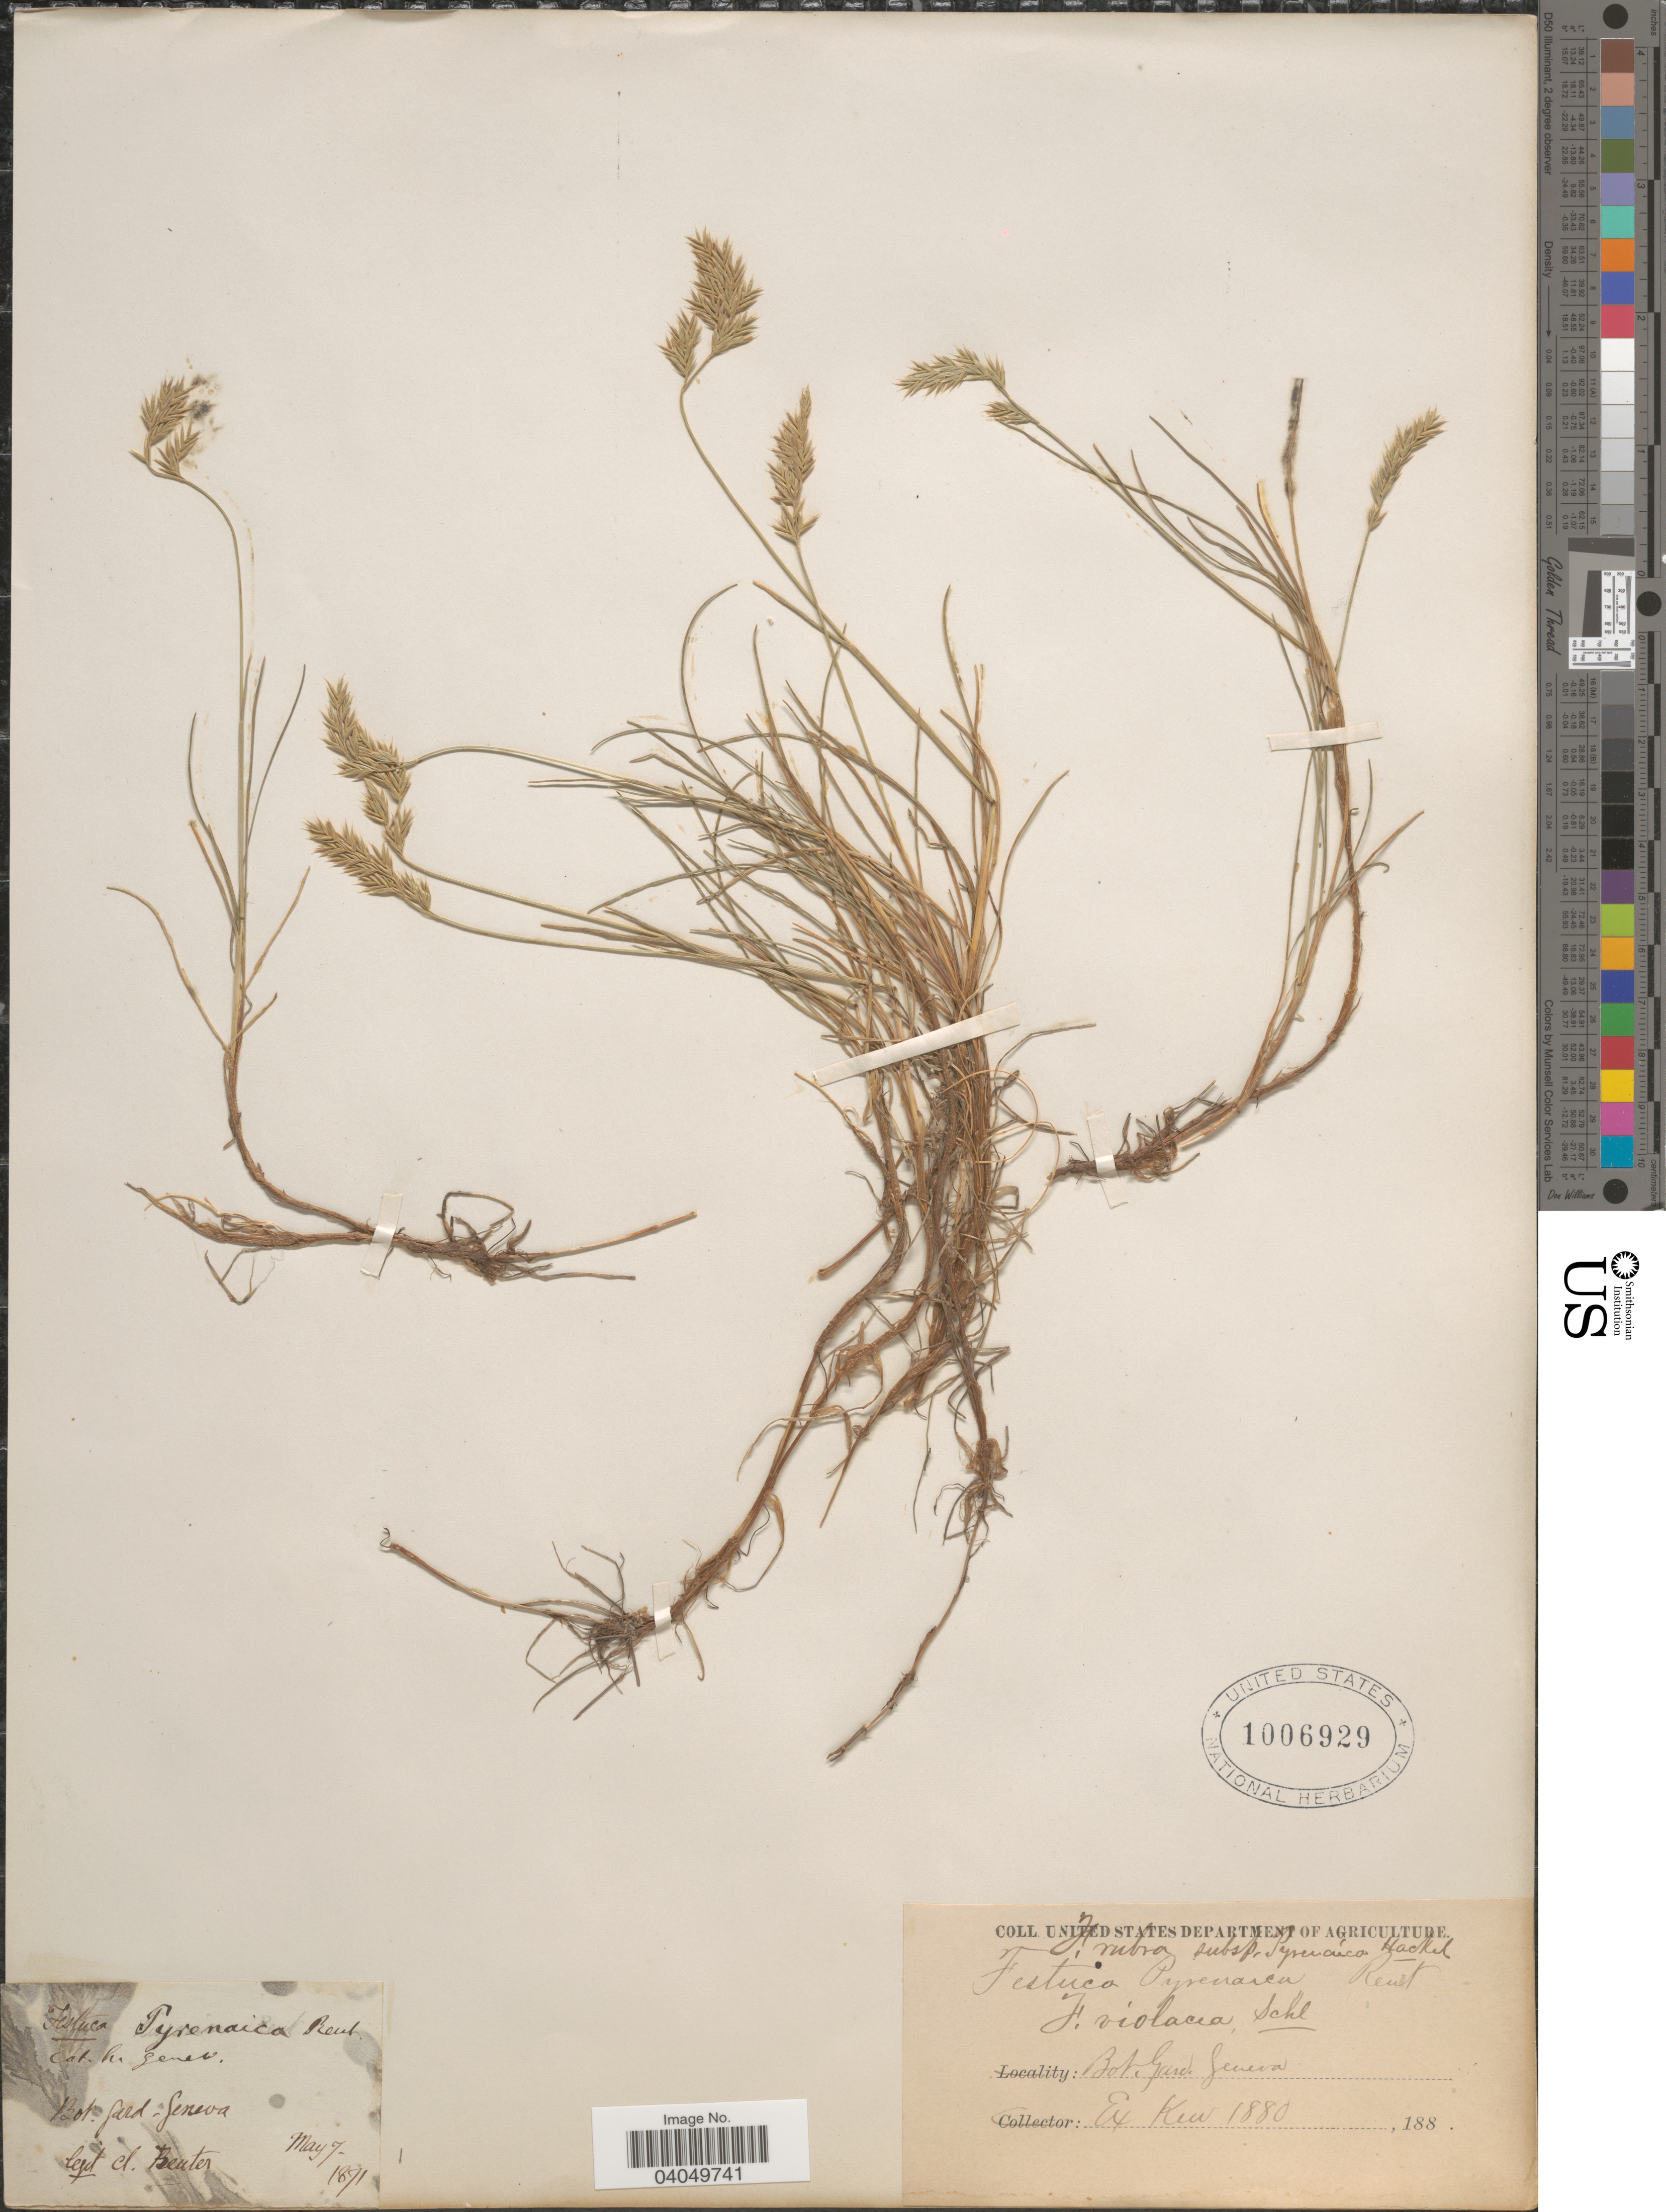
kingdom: Plantae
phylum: Tracheophyta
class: Liliopsida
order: Poales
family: Poaceae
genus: Festuca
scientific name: Festuca pyrenaica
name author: Reut.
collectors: -. Reuter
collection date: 1891-05-07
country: Switzerland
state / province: Genève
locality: Bot. Gard. Geneva.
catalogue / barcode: US 1006929